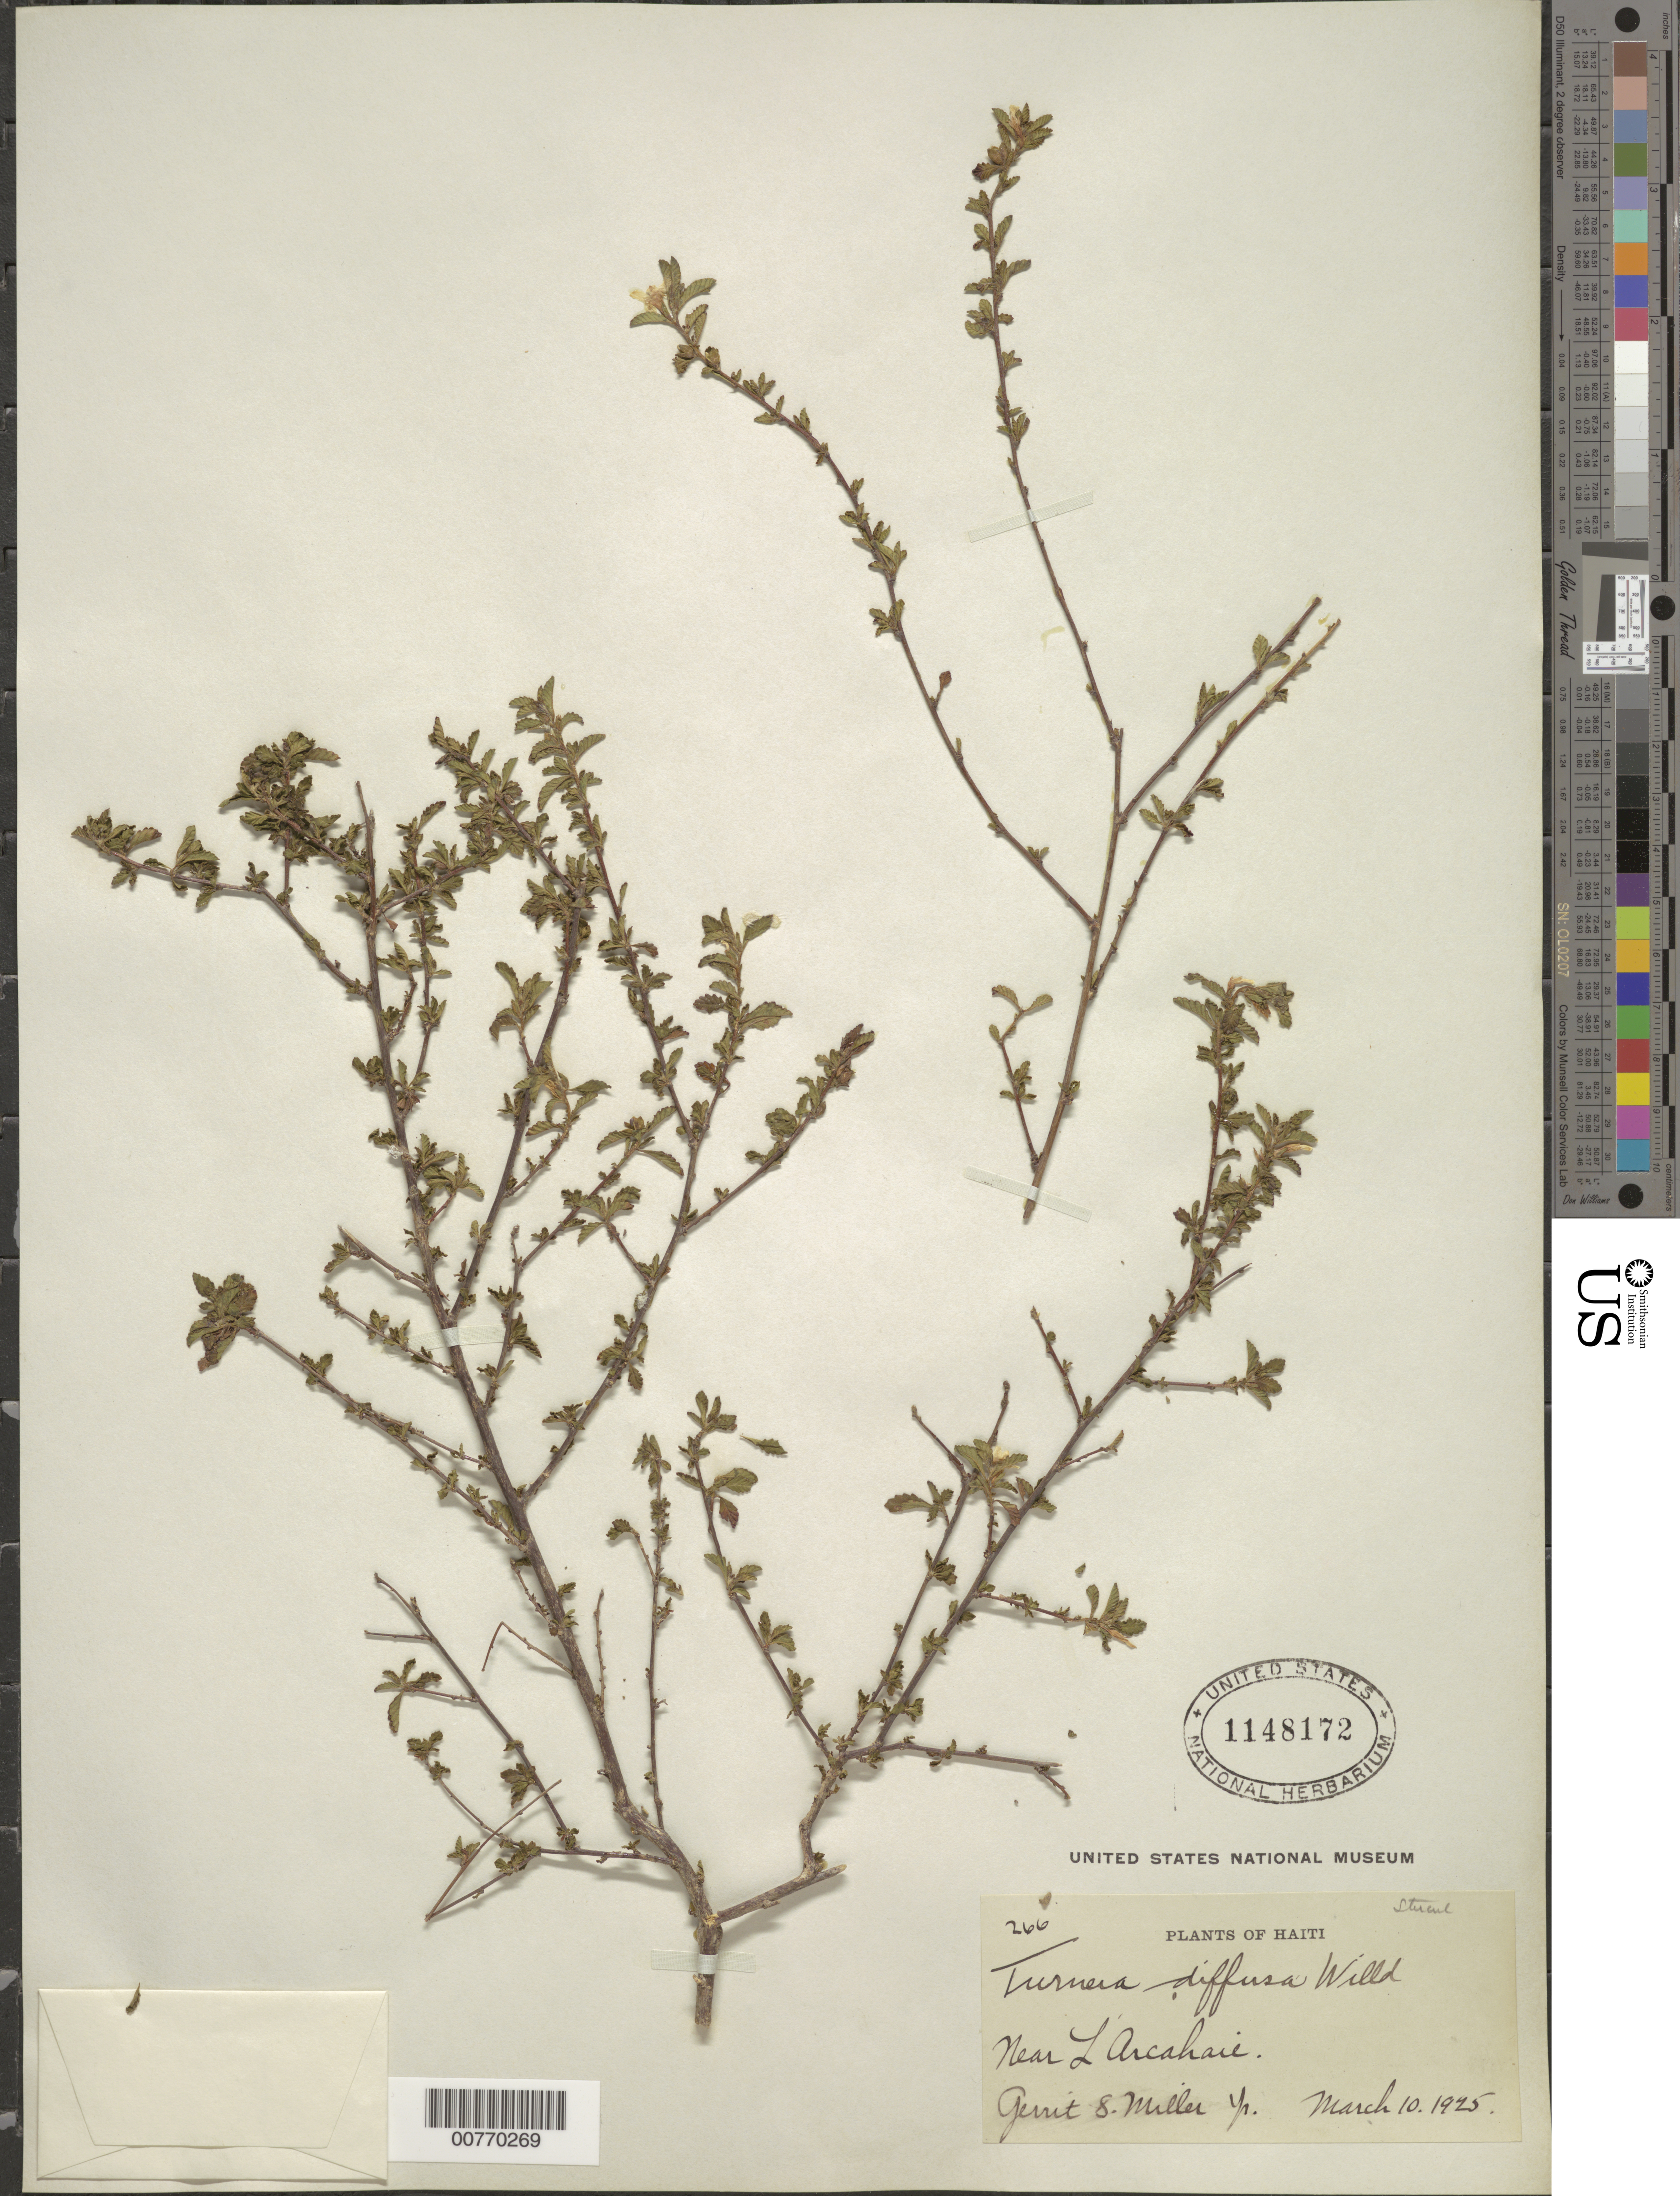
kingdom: Plantae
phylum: Tracheophyta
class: Magnoliopsida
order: Malpighiales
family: Turneraceae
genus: Turnera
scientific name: Turnera diffusa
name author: Willd. ex Schult.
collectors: G. S. Miller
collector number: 266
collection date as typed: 10 Mar 1925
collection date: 1925-03-10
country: Haiti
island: Hispaniola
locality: Near L'Arcahaie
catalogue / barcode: US 1148172